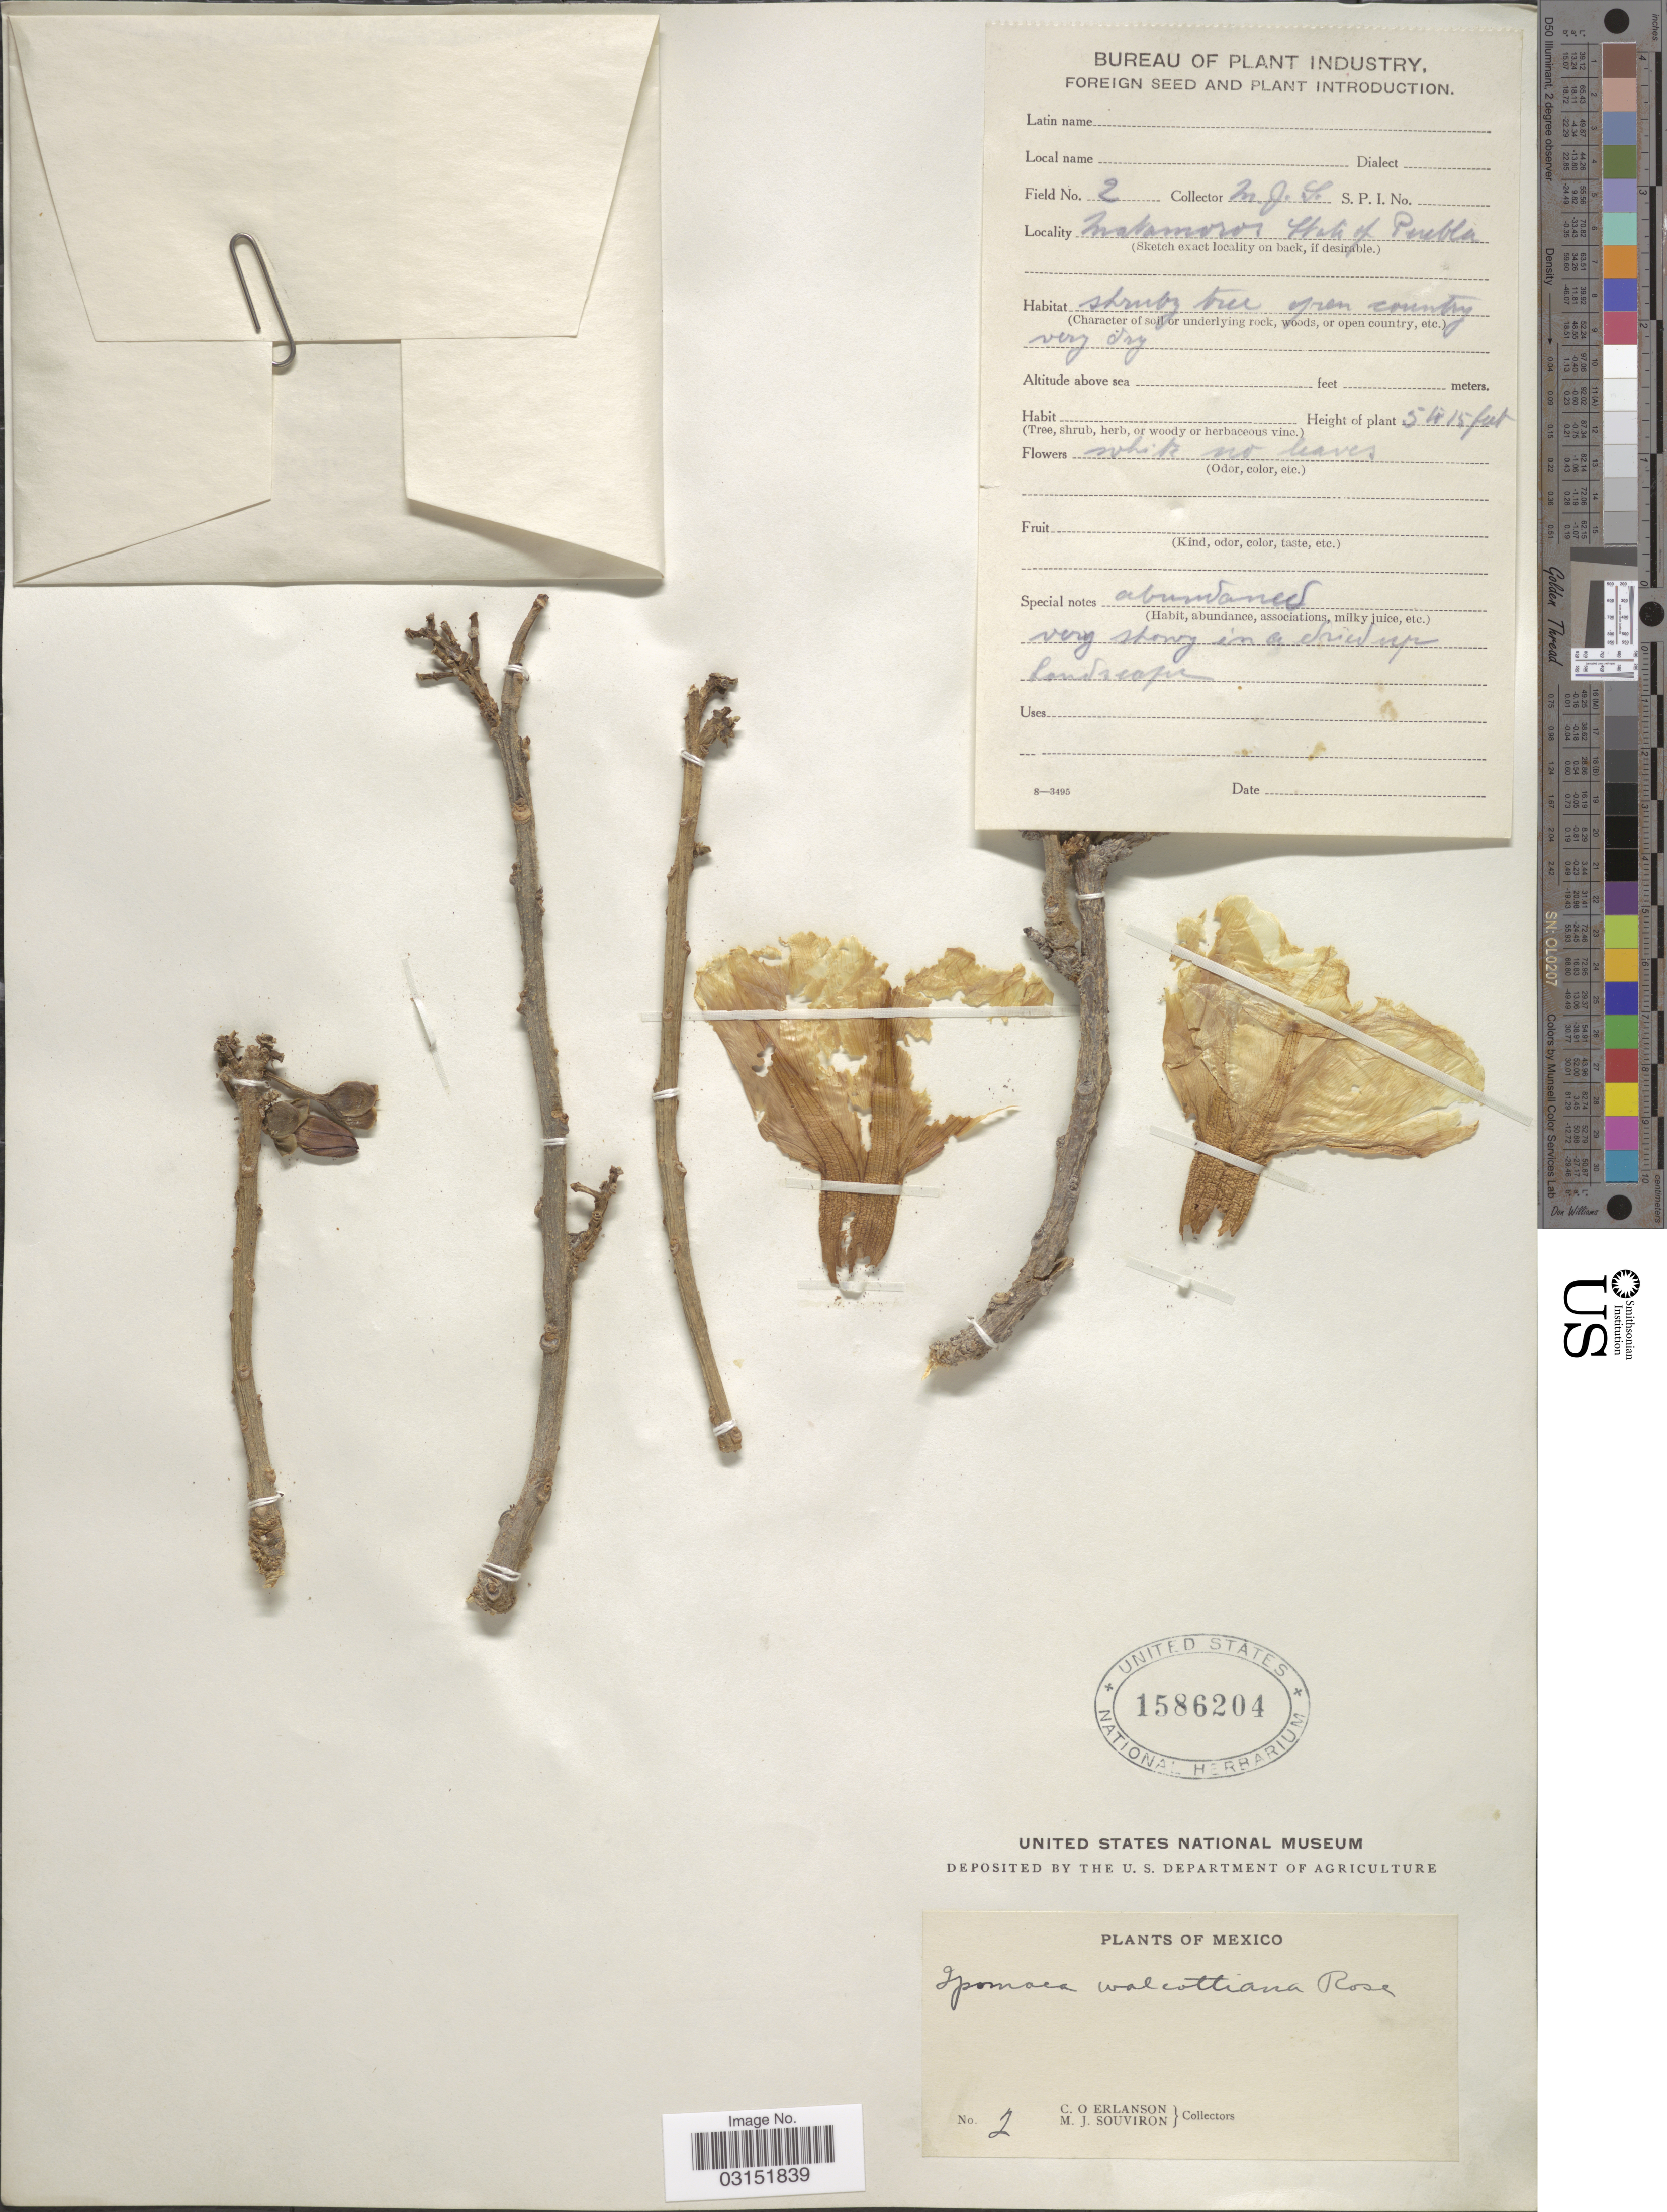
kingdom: Plantae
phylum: Tracheophyta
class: Magnoliopsida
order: Solanales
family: Convolvulaceae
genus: Ipomoea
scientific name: Ipomoea wolcottiana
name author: Rose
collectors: C. O. Erlanson & M. J. Souviron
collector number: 2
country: Mexico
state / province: Puebla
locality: Matamoros.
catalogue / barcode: US 1586204